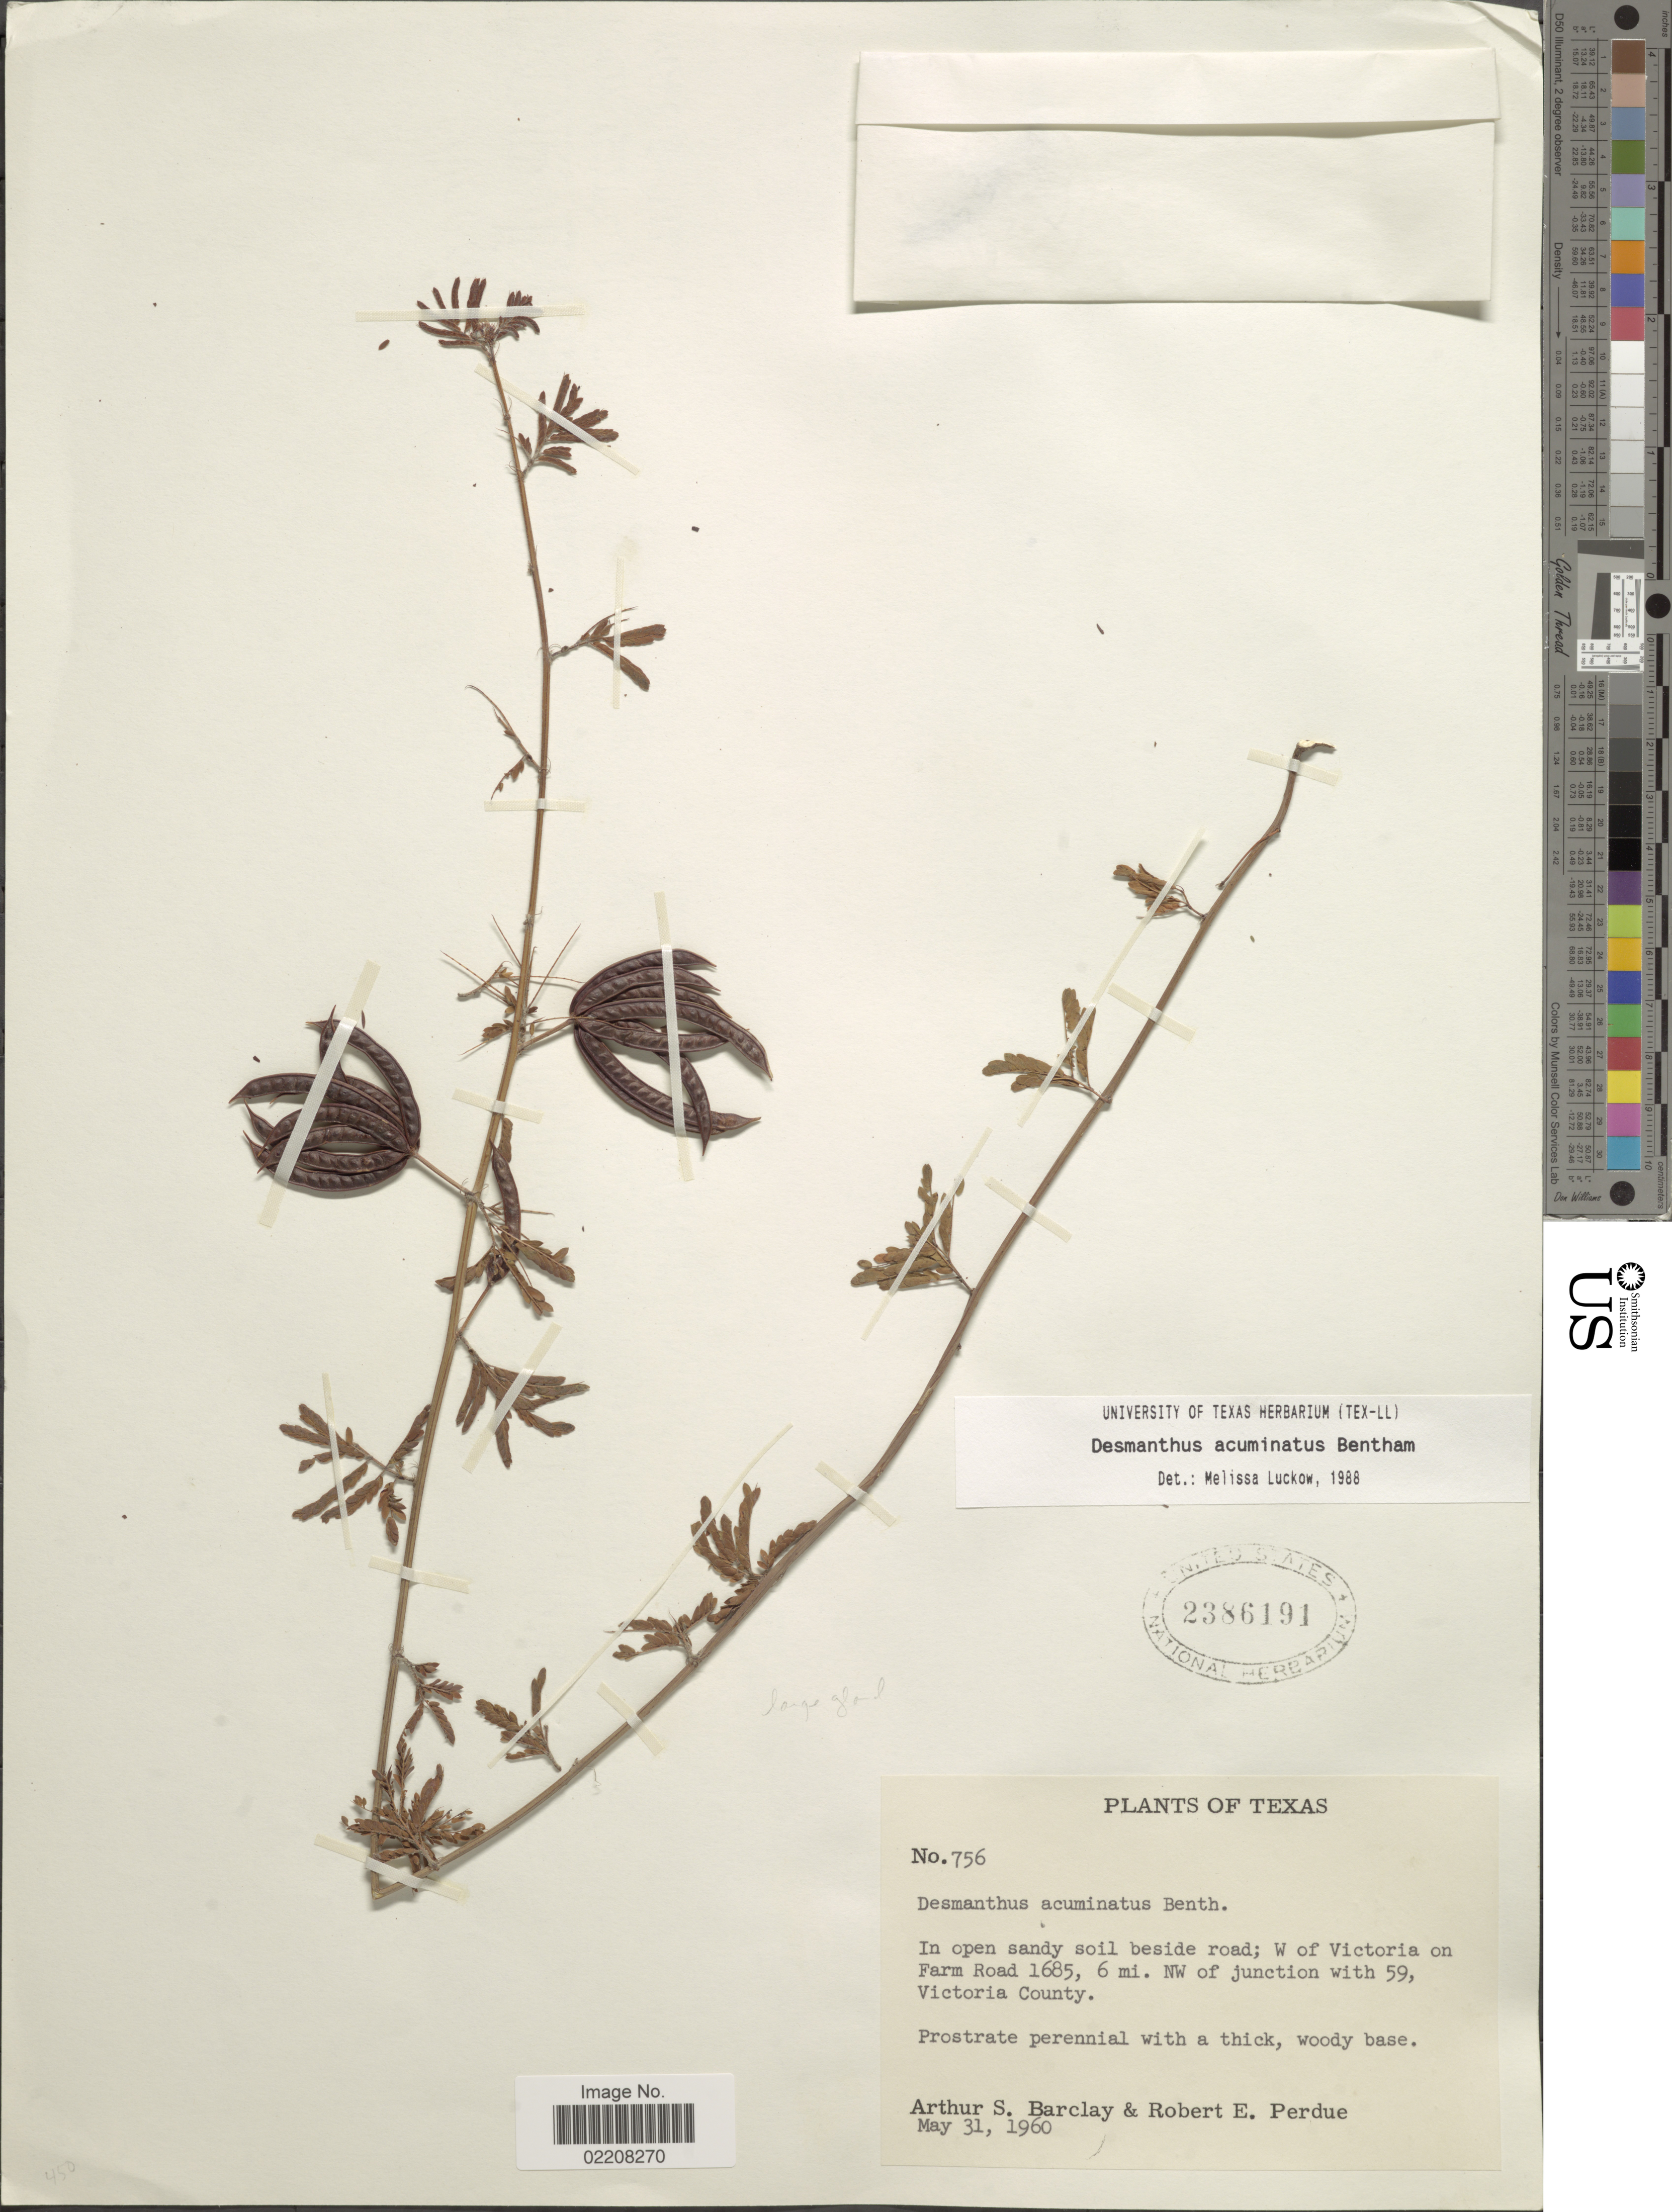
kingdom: Plantae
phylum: Tracheophyta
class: Magnoliopsida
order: Fabales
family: Fabaceae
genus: Desmanthus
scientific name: Desmanthus acuminatus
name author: Benth.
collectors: A. S. Barclay & R. E. Perdue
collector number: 756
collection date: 1960-05-31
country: United States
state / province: Texas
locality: W of Victoria on Farm Road 1685, 6 mi. NW of junction with 59, Victoria County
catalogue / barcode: US 2386191